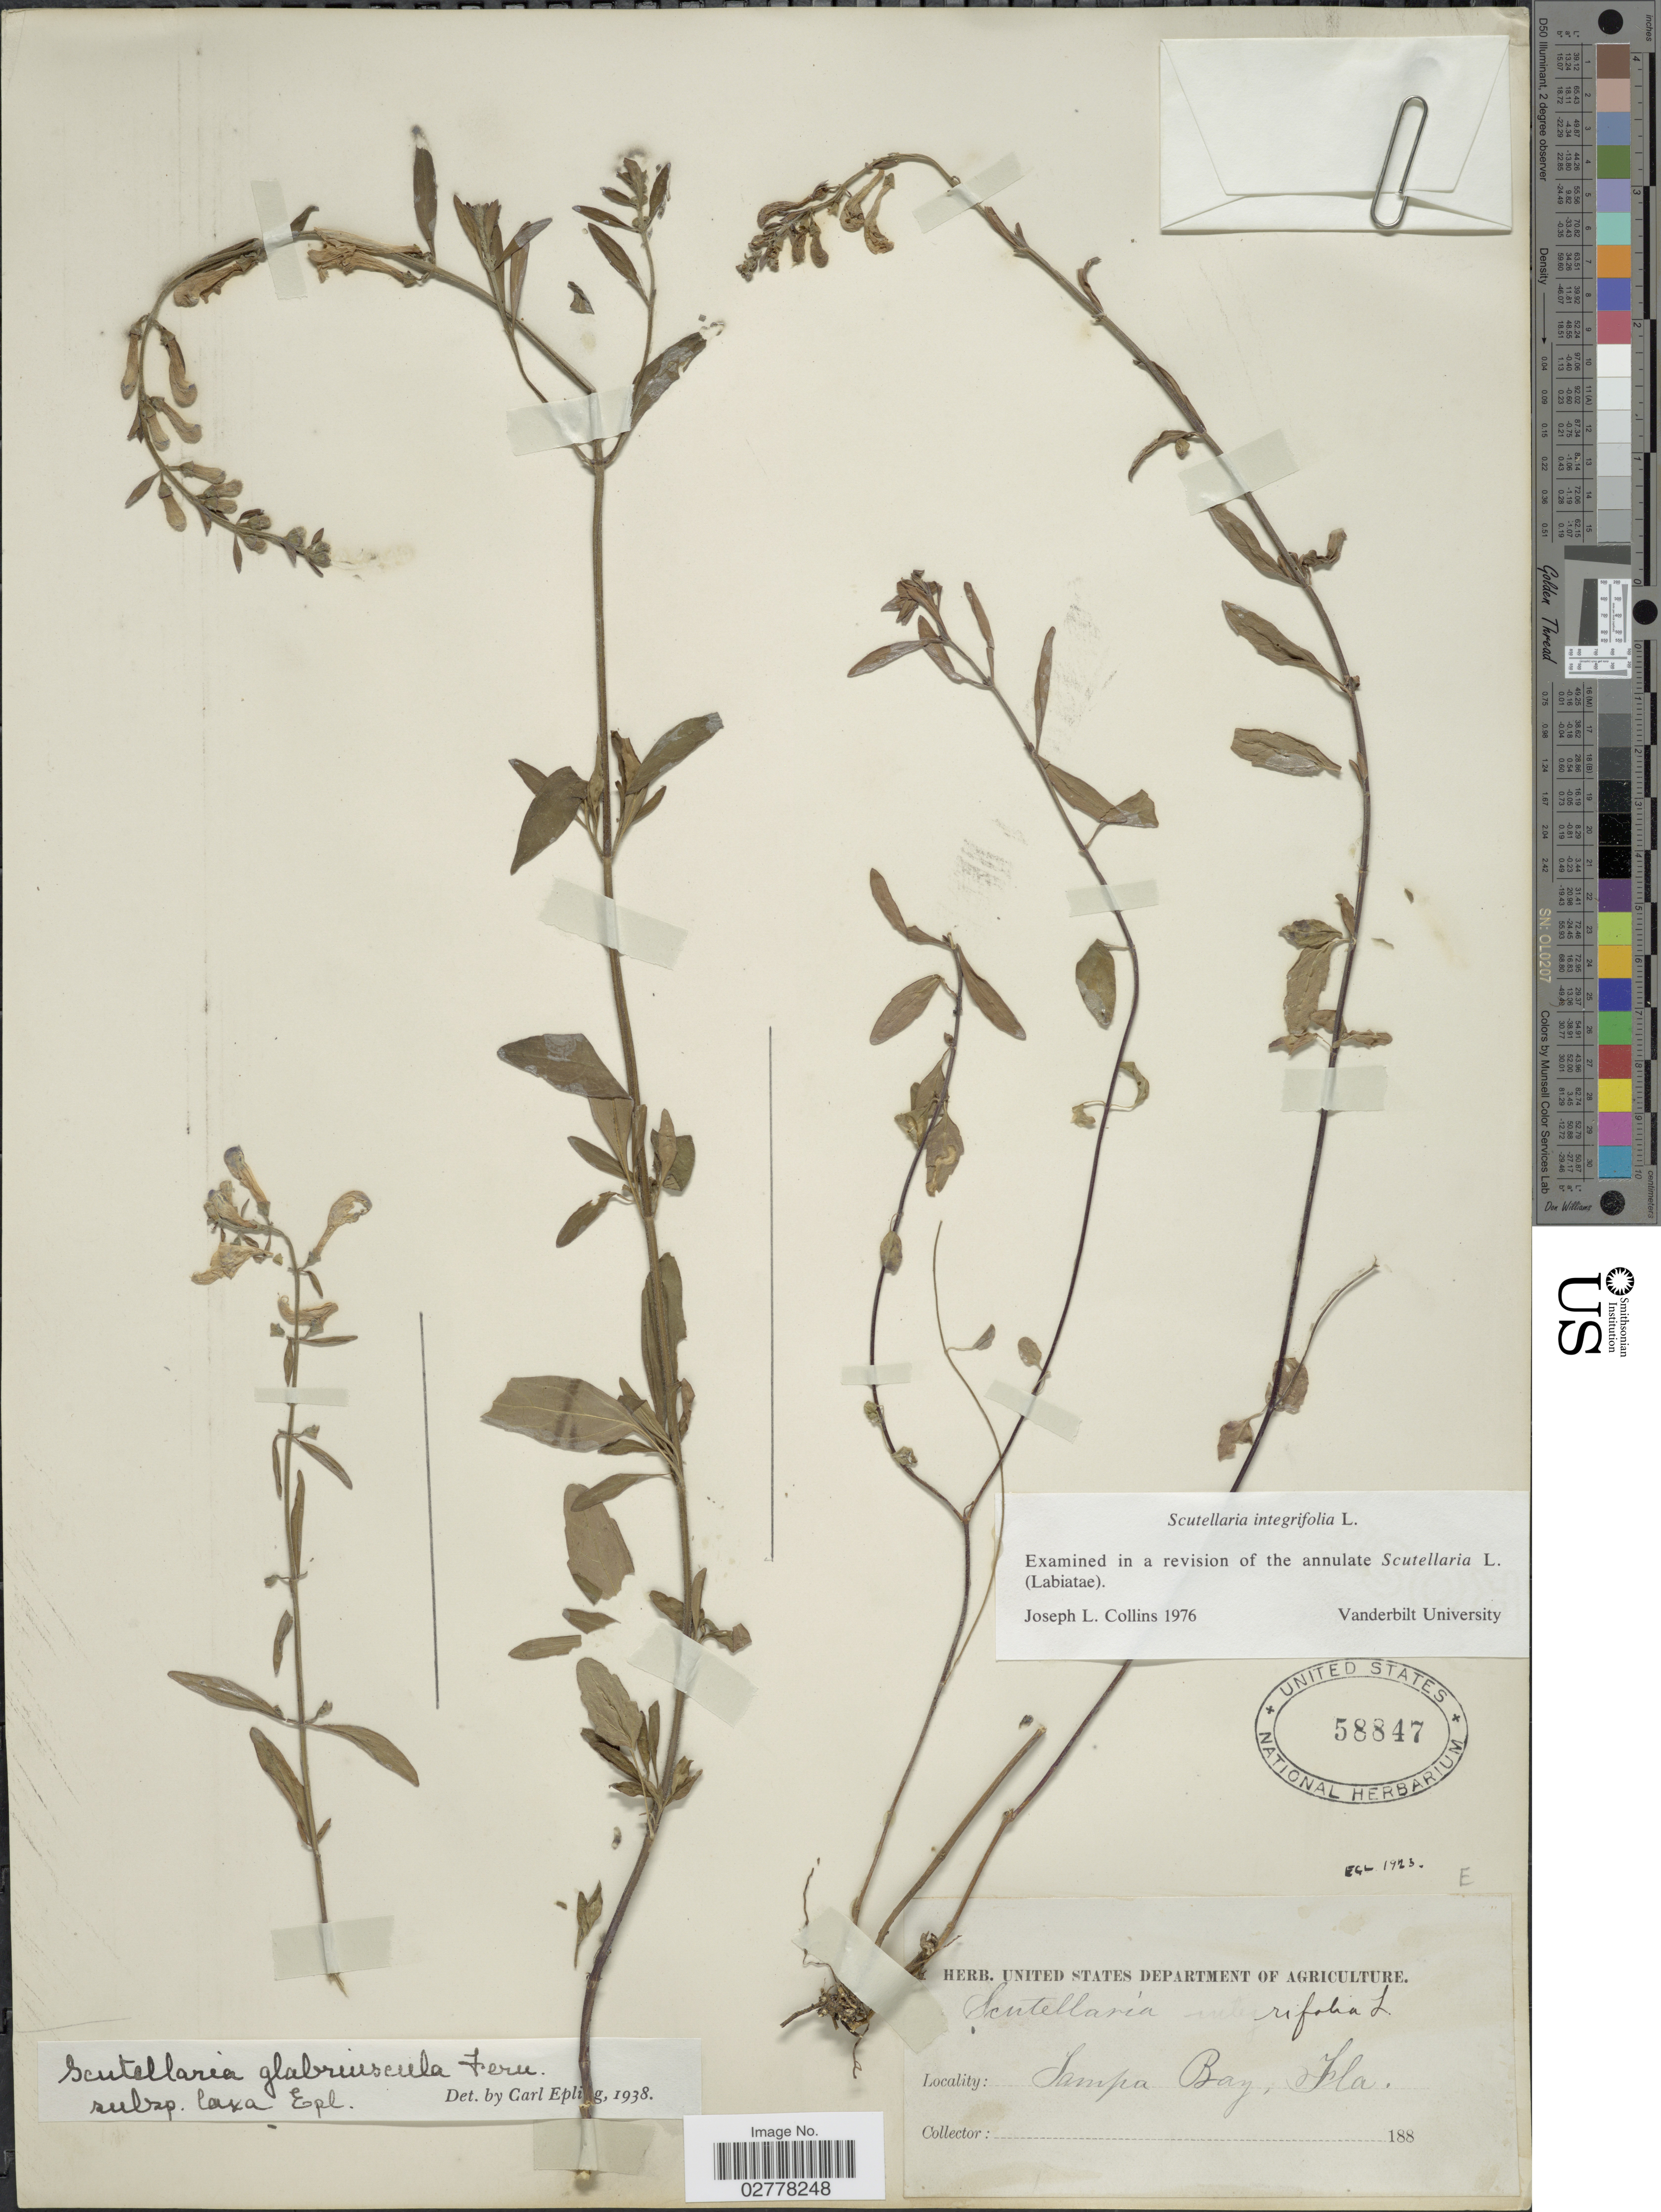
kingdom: Plantae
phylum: Tracheophyta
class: Magnoliopsida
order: Lamiales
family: Lamiaceae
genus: Scutellaria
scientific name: Scutellaria integrifolia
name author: L.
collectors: ex herb. U. S. Department of Agriculture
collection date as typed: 188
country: United States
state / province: Florida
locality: Tampa Bay.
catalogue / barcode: US 58847